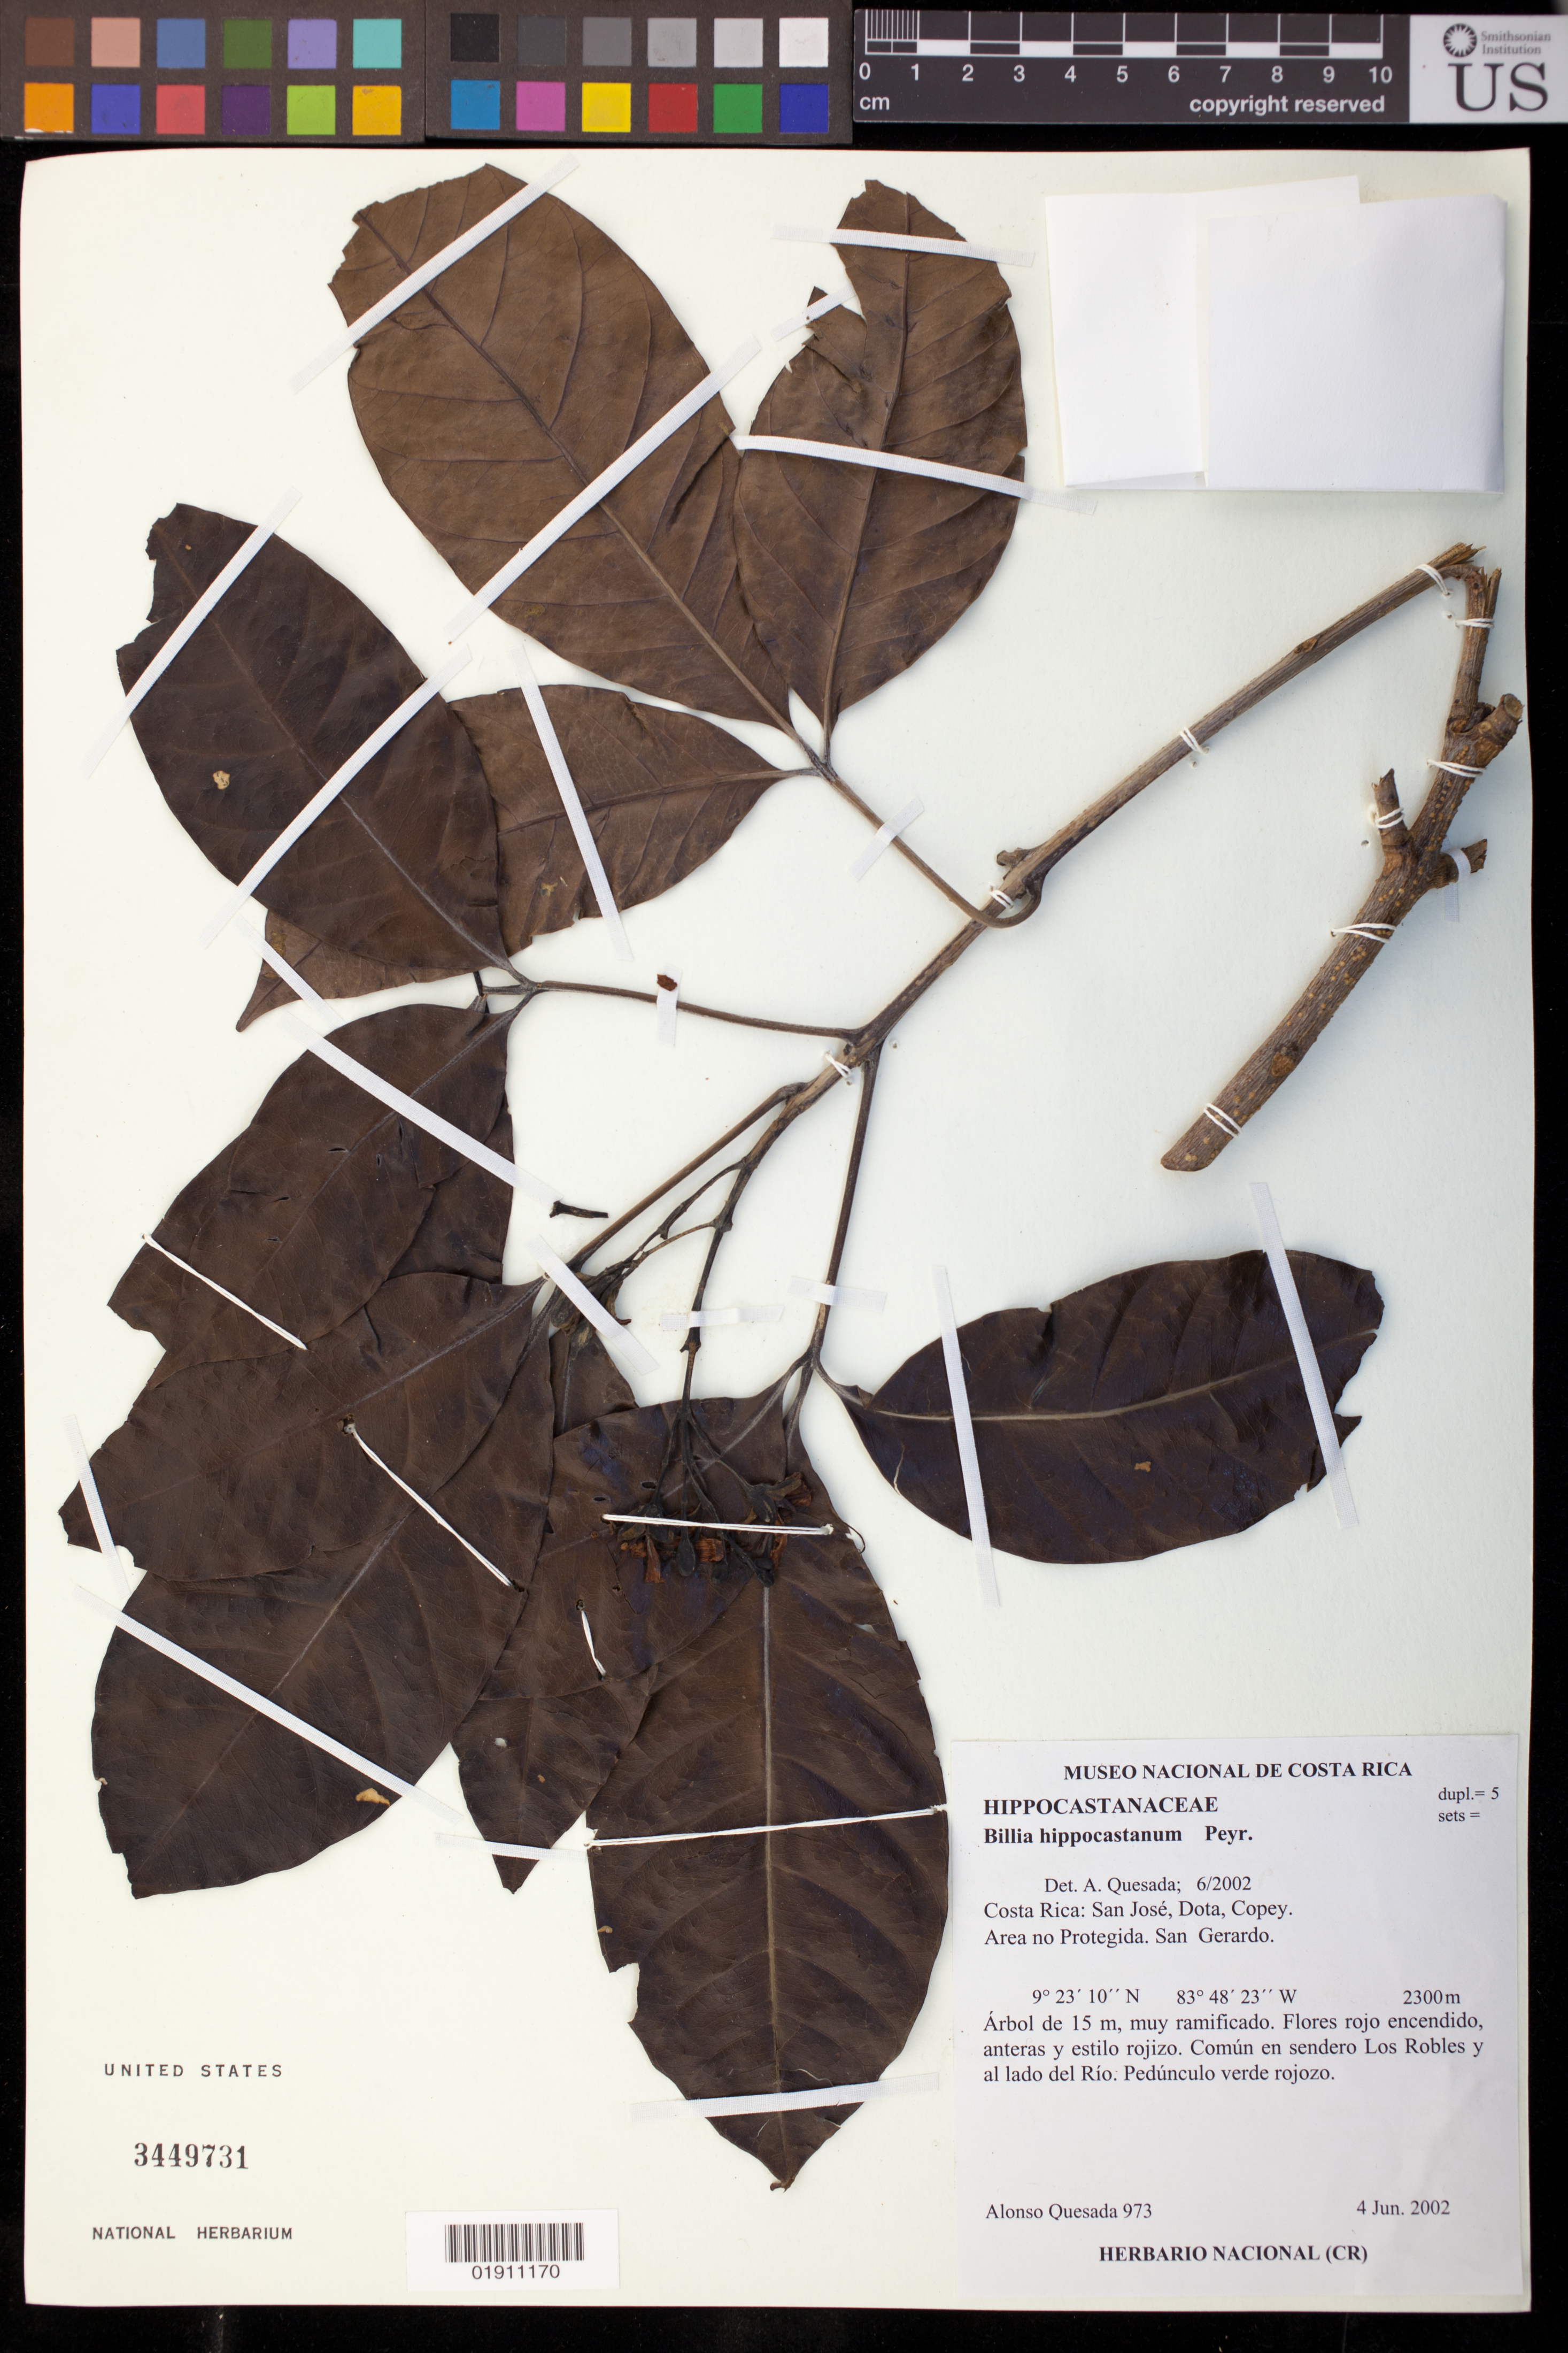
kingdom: Plantae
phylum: Tracheophyta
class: Magnoliopsida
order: Sapindales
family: Sapindaceae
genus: Billia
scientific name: Billia hippocastanum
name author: Peyr.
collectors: A. Quesada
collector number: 973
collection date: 2002-06-04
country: Costa Rica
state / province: San José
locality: Dota, Copey; Area no Protegida. San Gerardo.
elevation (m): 2300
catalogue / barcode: US 3449731